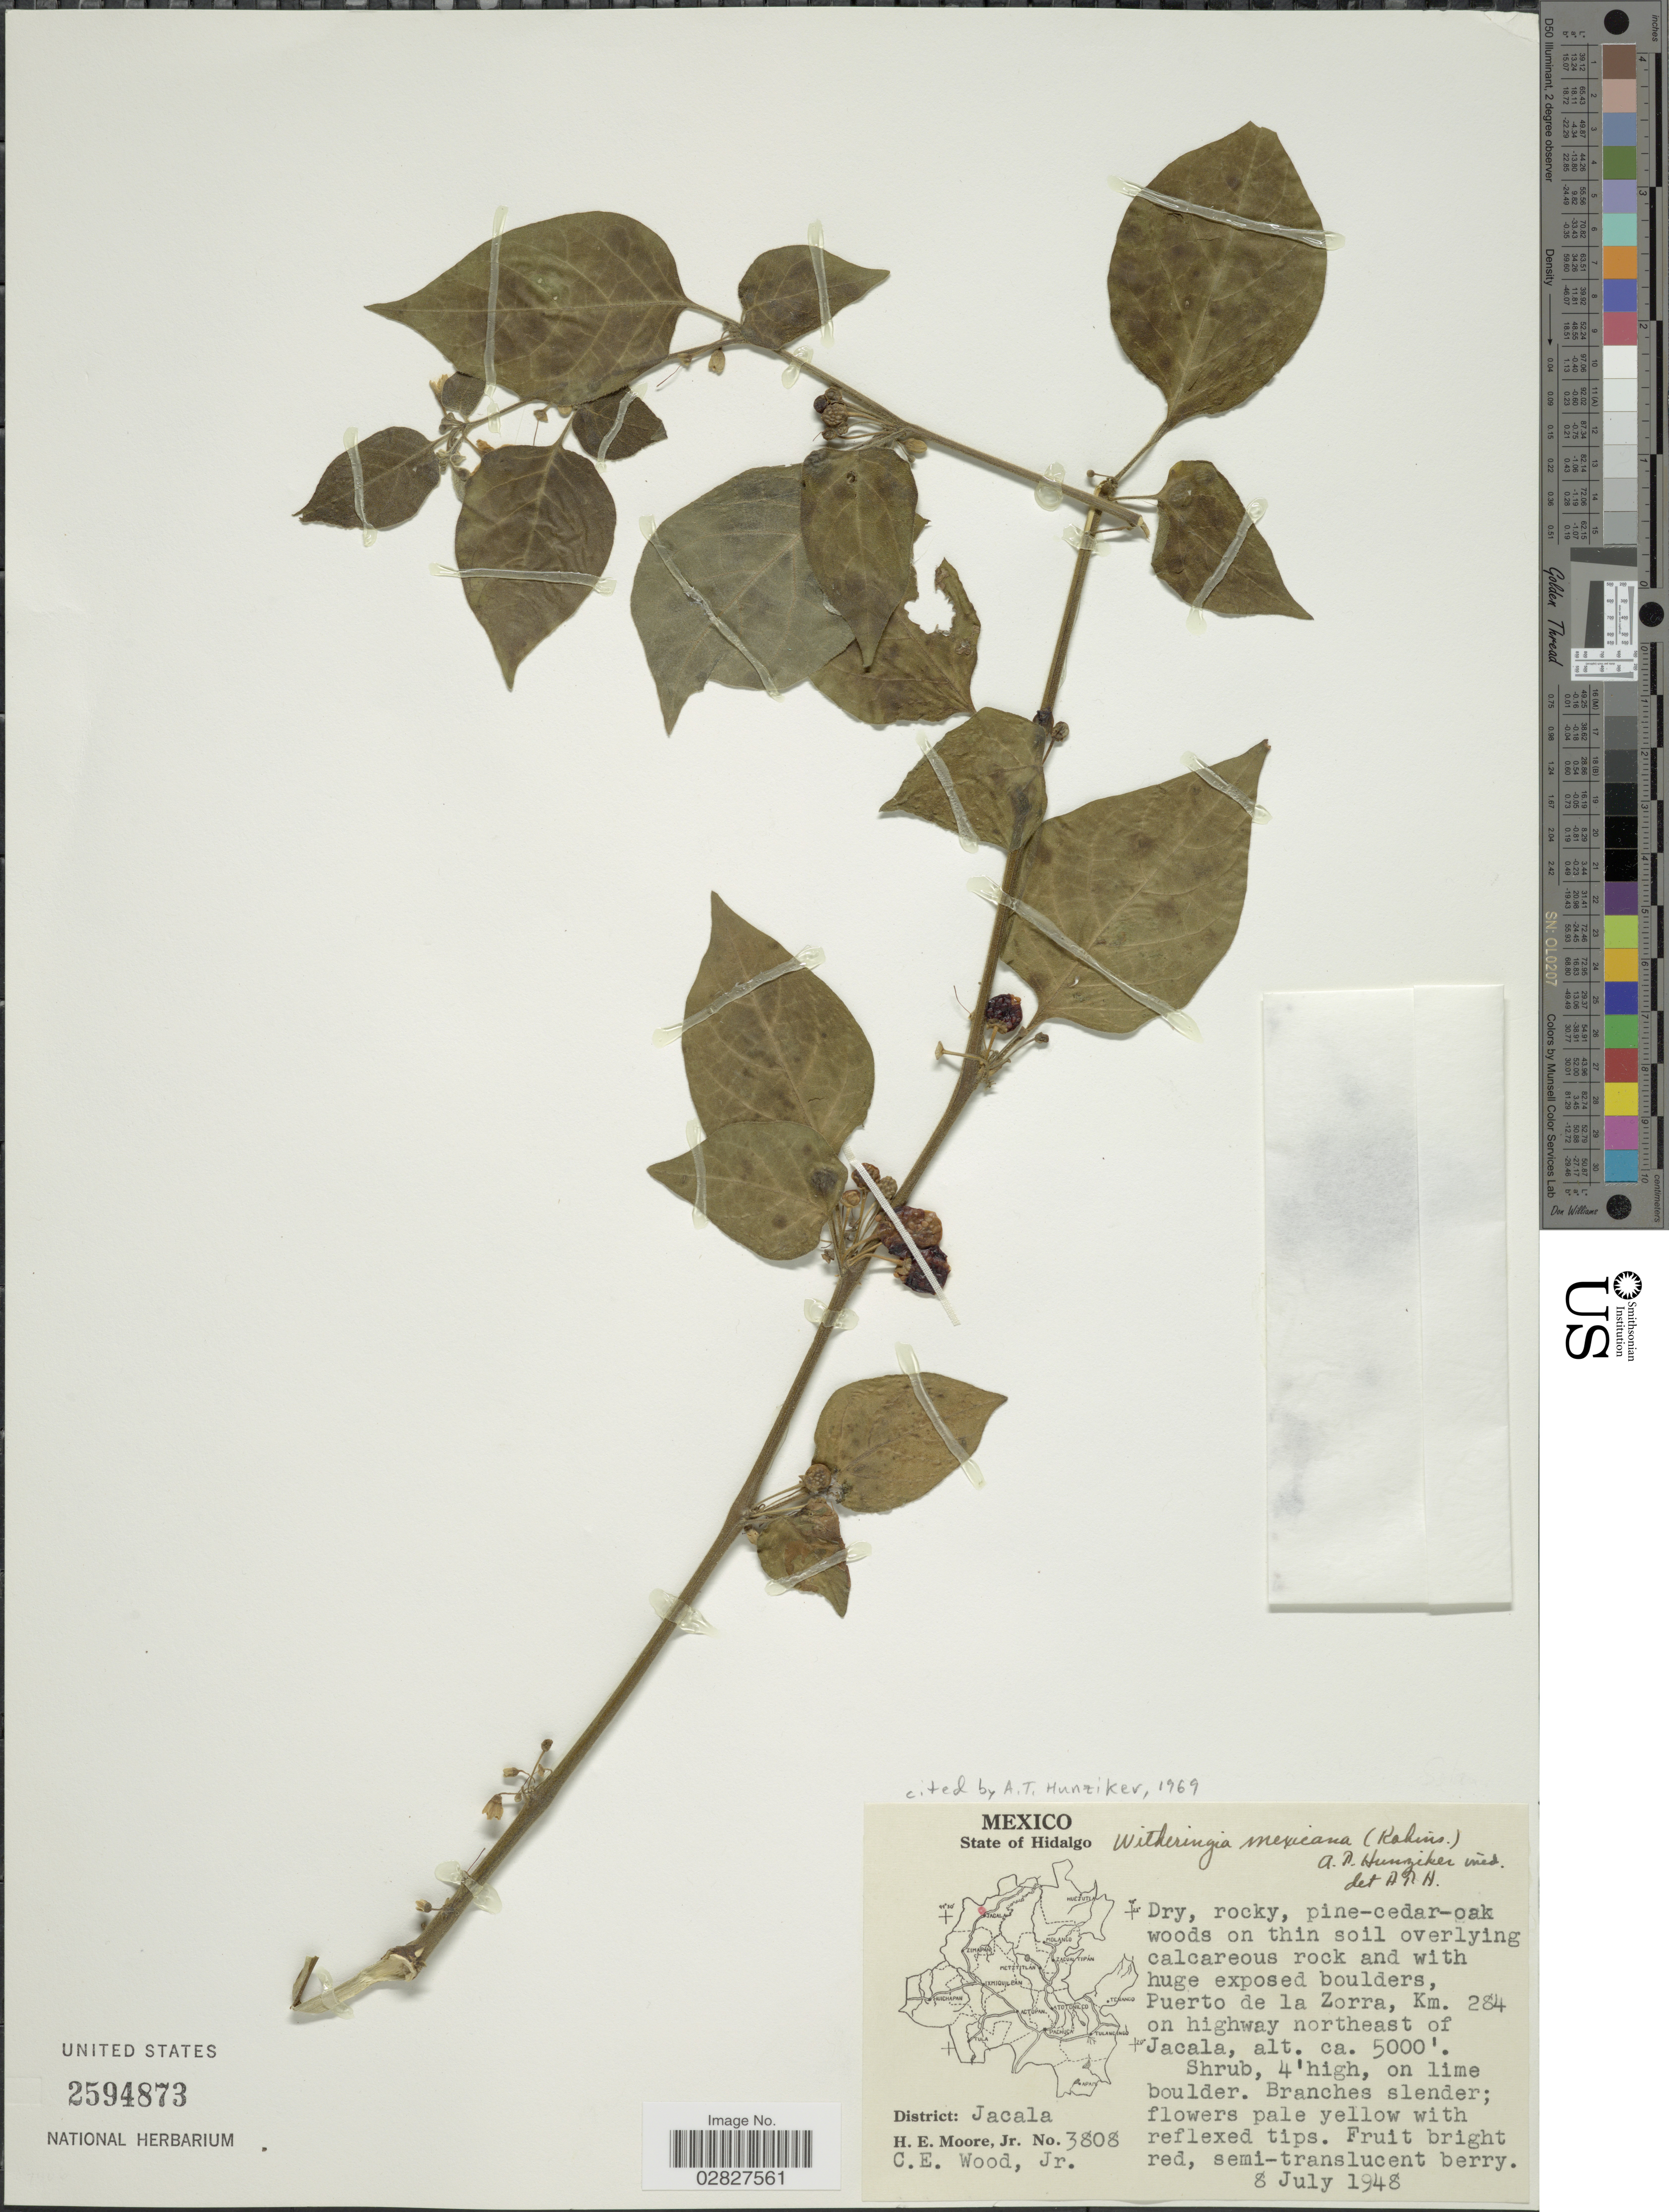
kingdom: Plantae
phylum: Tracheophyta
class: Magnoliopsida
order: Solanales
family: Solanaceae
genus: Witheringia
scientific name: Witheringia mexicana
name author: (B.L. Rob.) Hunz.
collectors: H. Moore & C. Wood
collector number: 3808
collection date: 1948-07-08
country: Mexico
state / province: Hidalgo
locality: Puerto de la Zorra, Km. 284 on highway northeast of Jacala. District: Jacala.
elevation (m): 1524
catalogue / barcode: US 2594873